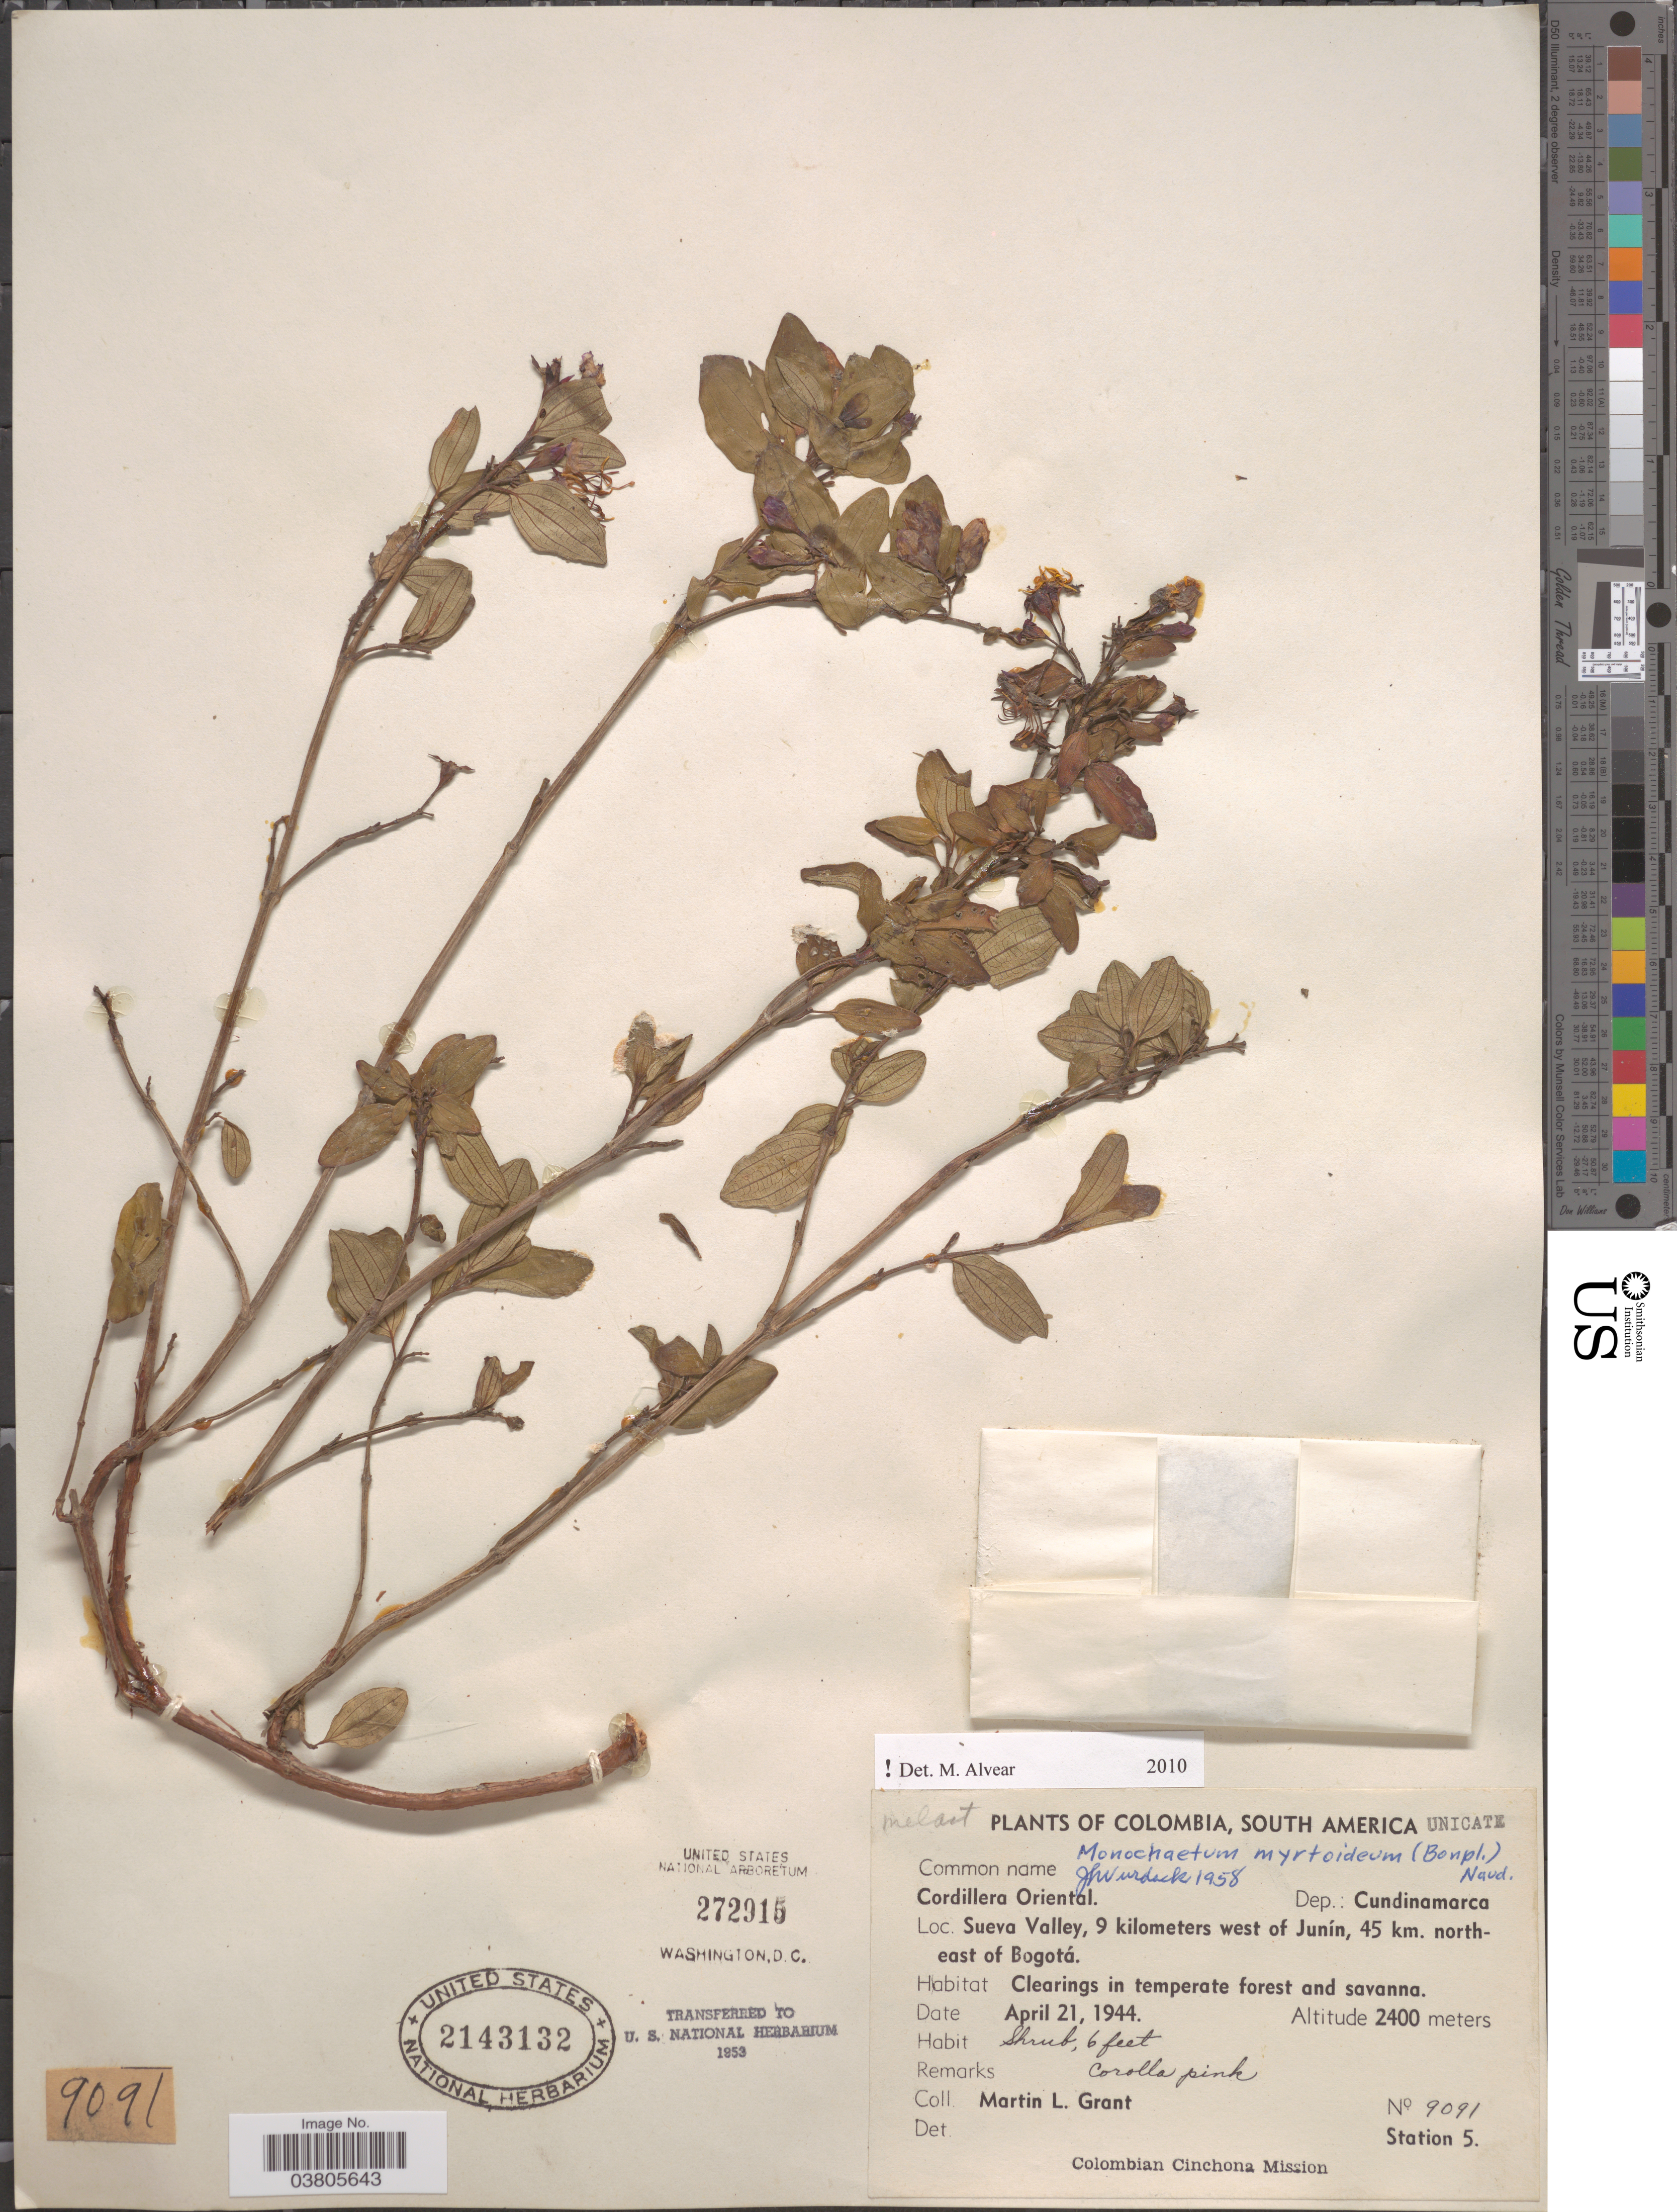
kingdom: Plantae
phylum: Tracheophyta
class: Magnoliopsida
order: Myrtales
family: Melastomataceae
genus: Monochaetum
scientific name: Monochaetum myrtoideum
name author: Naudin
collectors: M. L. Grant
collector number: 9091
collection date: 1944-04-21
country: Colombia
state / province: Cundinamarca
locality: Cordillera Oriental. Dep.: Cundinamarca. Sueva Valley, 9 kilometers west of Junín, 45 km. north-east of Bogotá.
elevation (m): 2400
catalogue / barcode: US 2143132